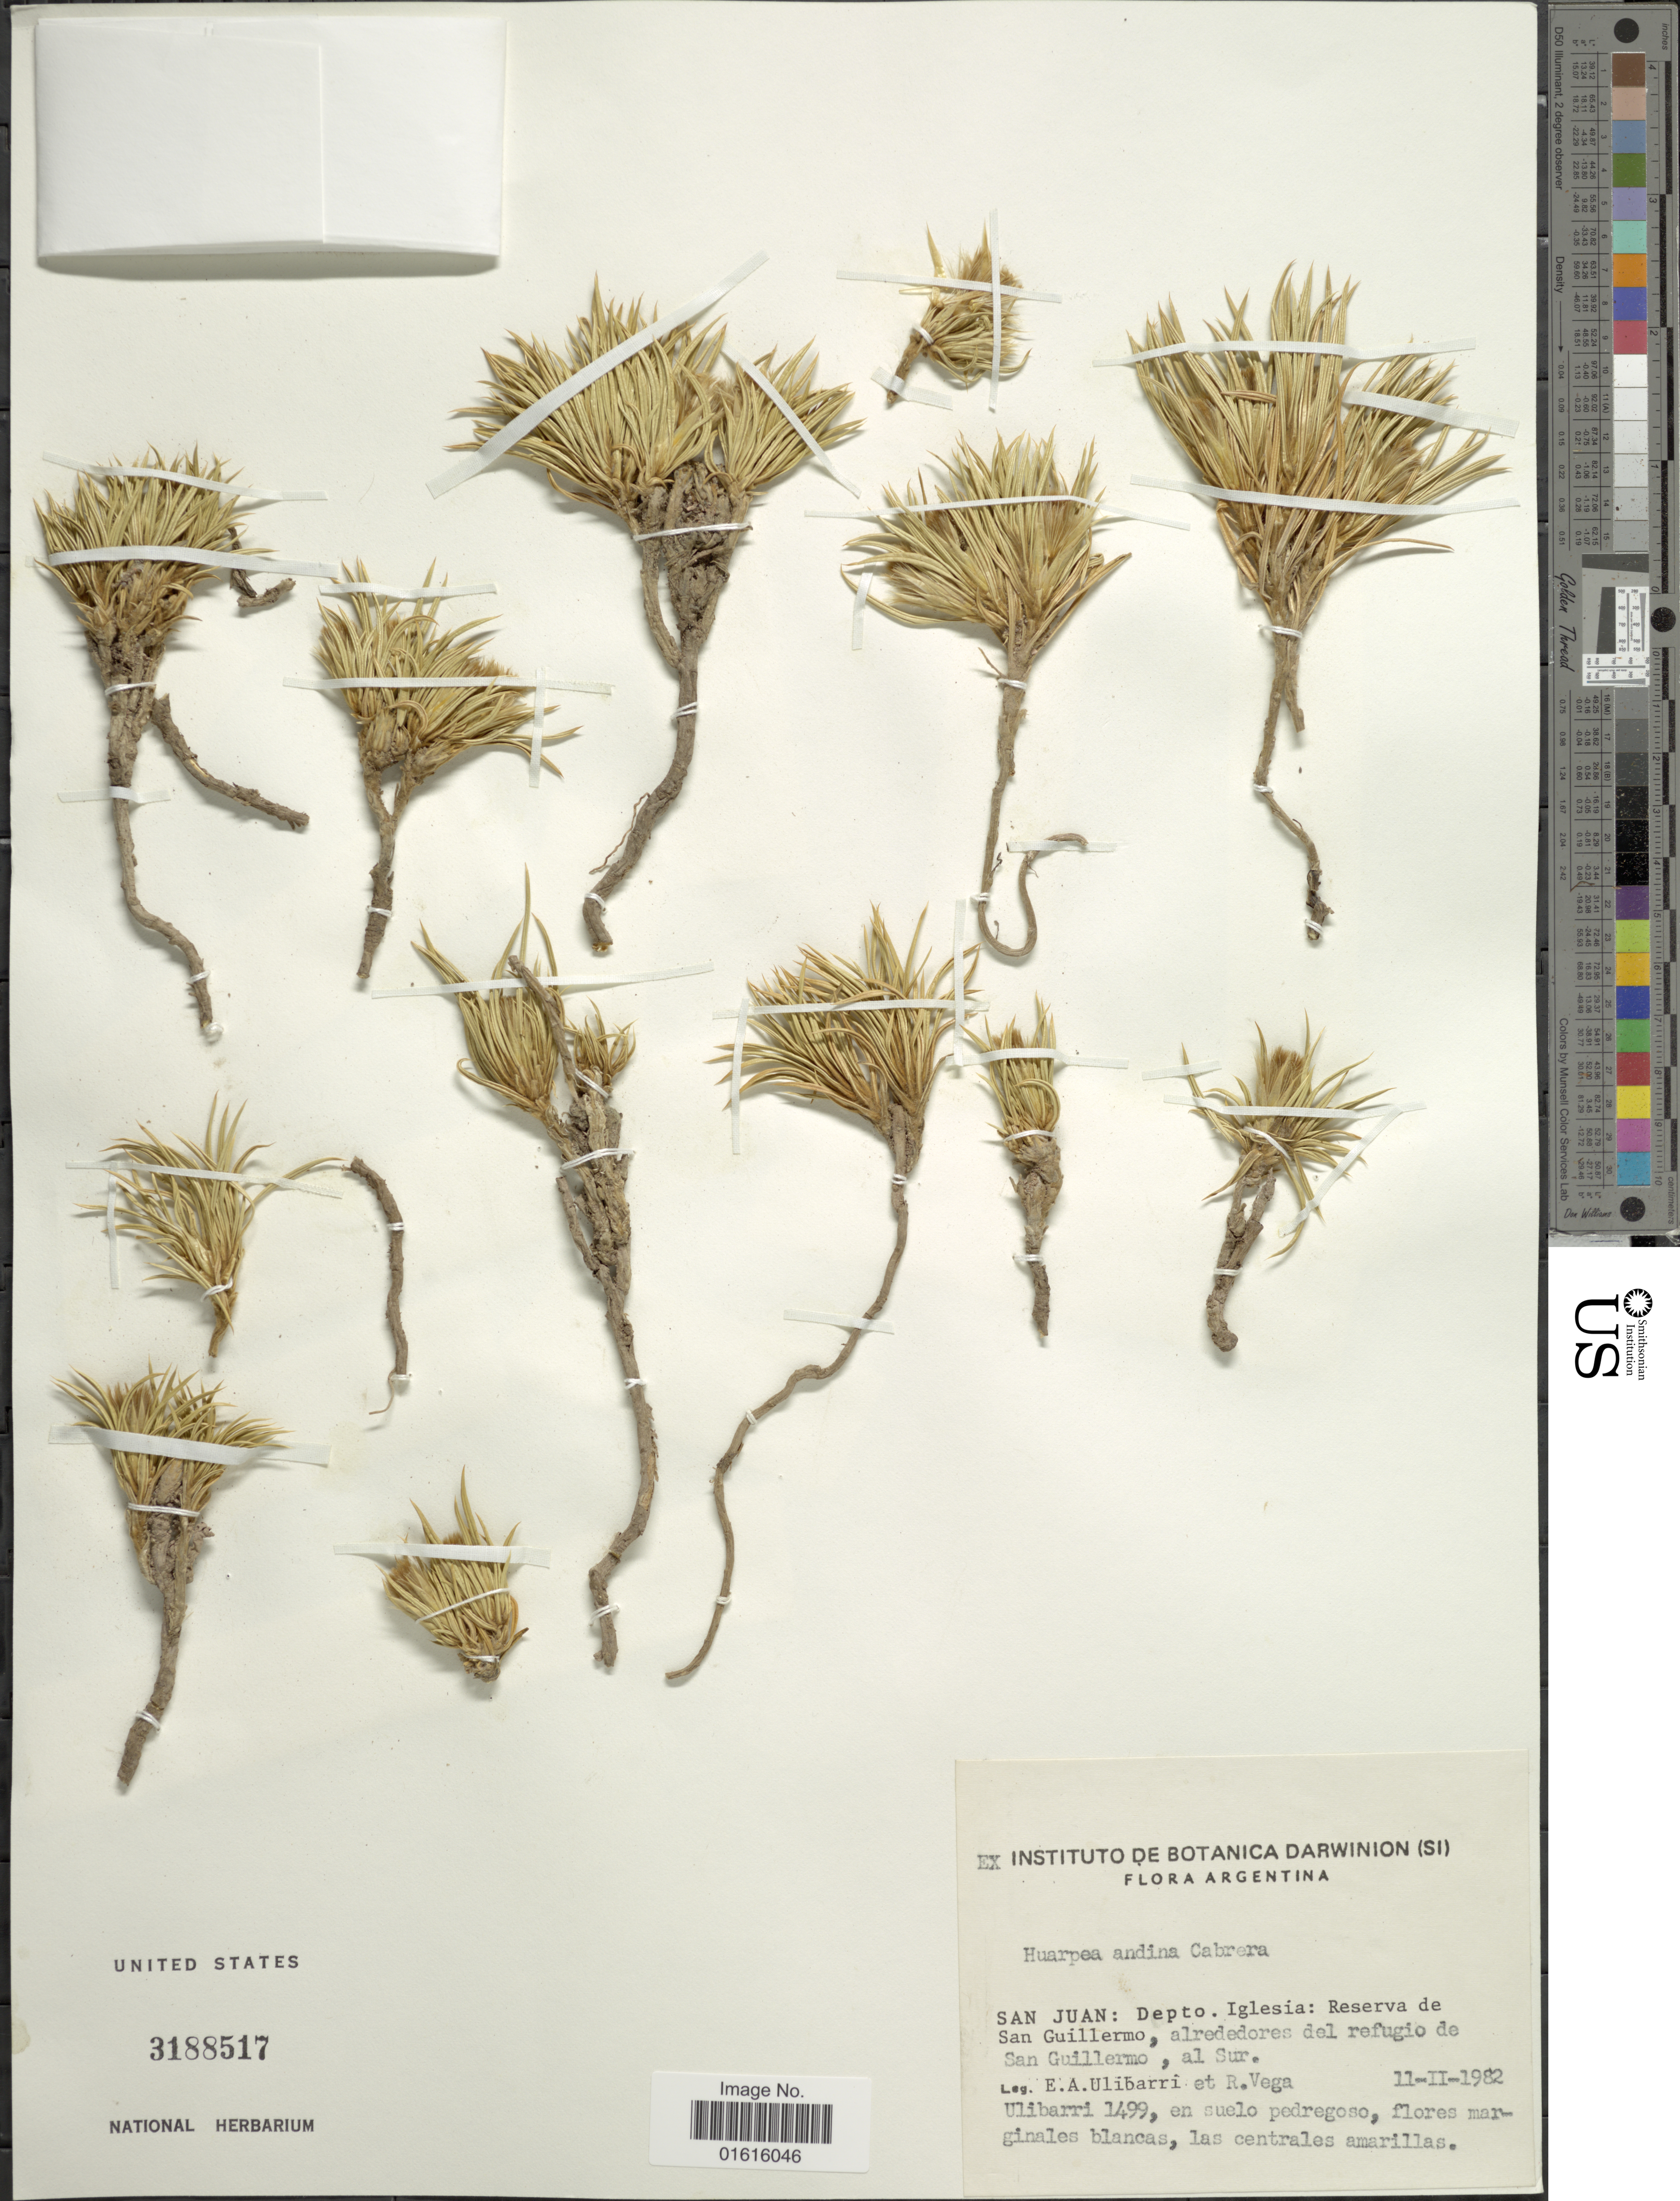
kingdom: Plantae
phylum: Tracheophyta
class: Magnoliopsida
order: Asterales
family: Asteraceae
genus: Huarpea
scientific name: Huarpea andina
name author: Cabrera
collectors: E. A. Ulibarri, R. Vega & E. Ulibarri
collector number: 1499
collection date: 1982-02-11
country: Argentina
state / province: San Juan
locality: Depto. Iglesia: Reserva de San Guullermo, alrededores del refugio de San Guillermo, al Sur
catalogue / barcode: US 3188517